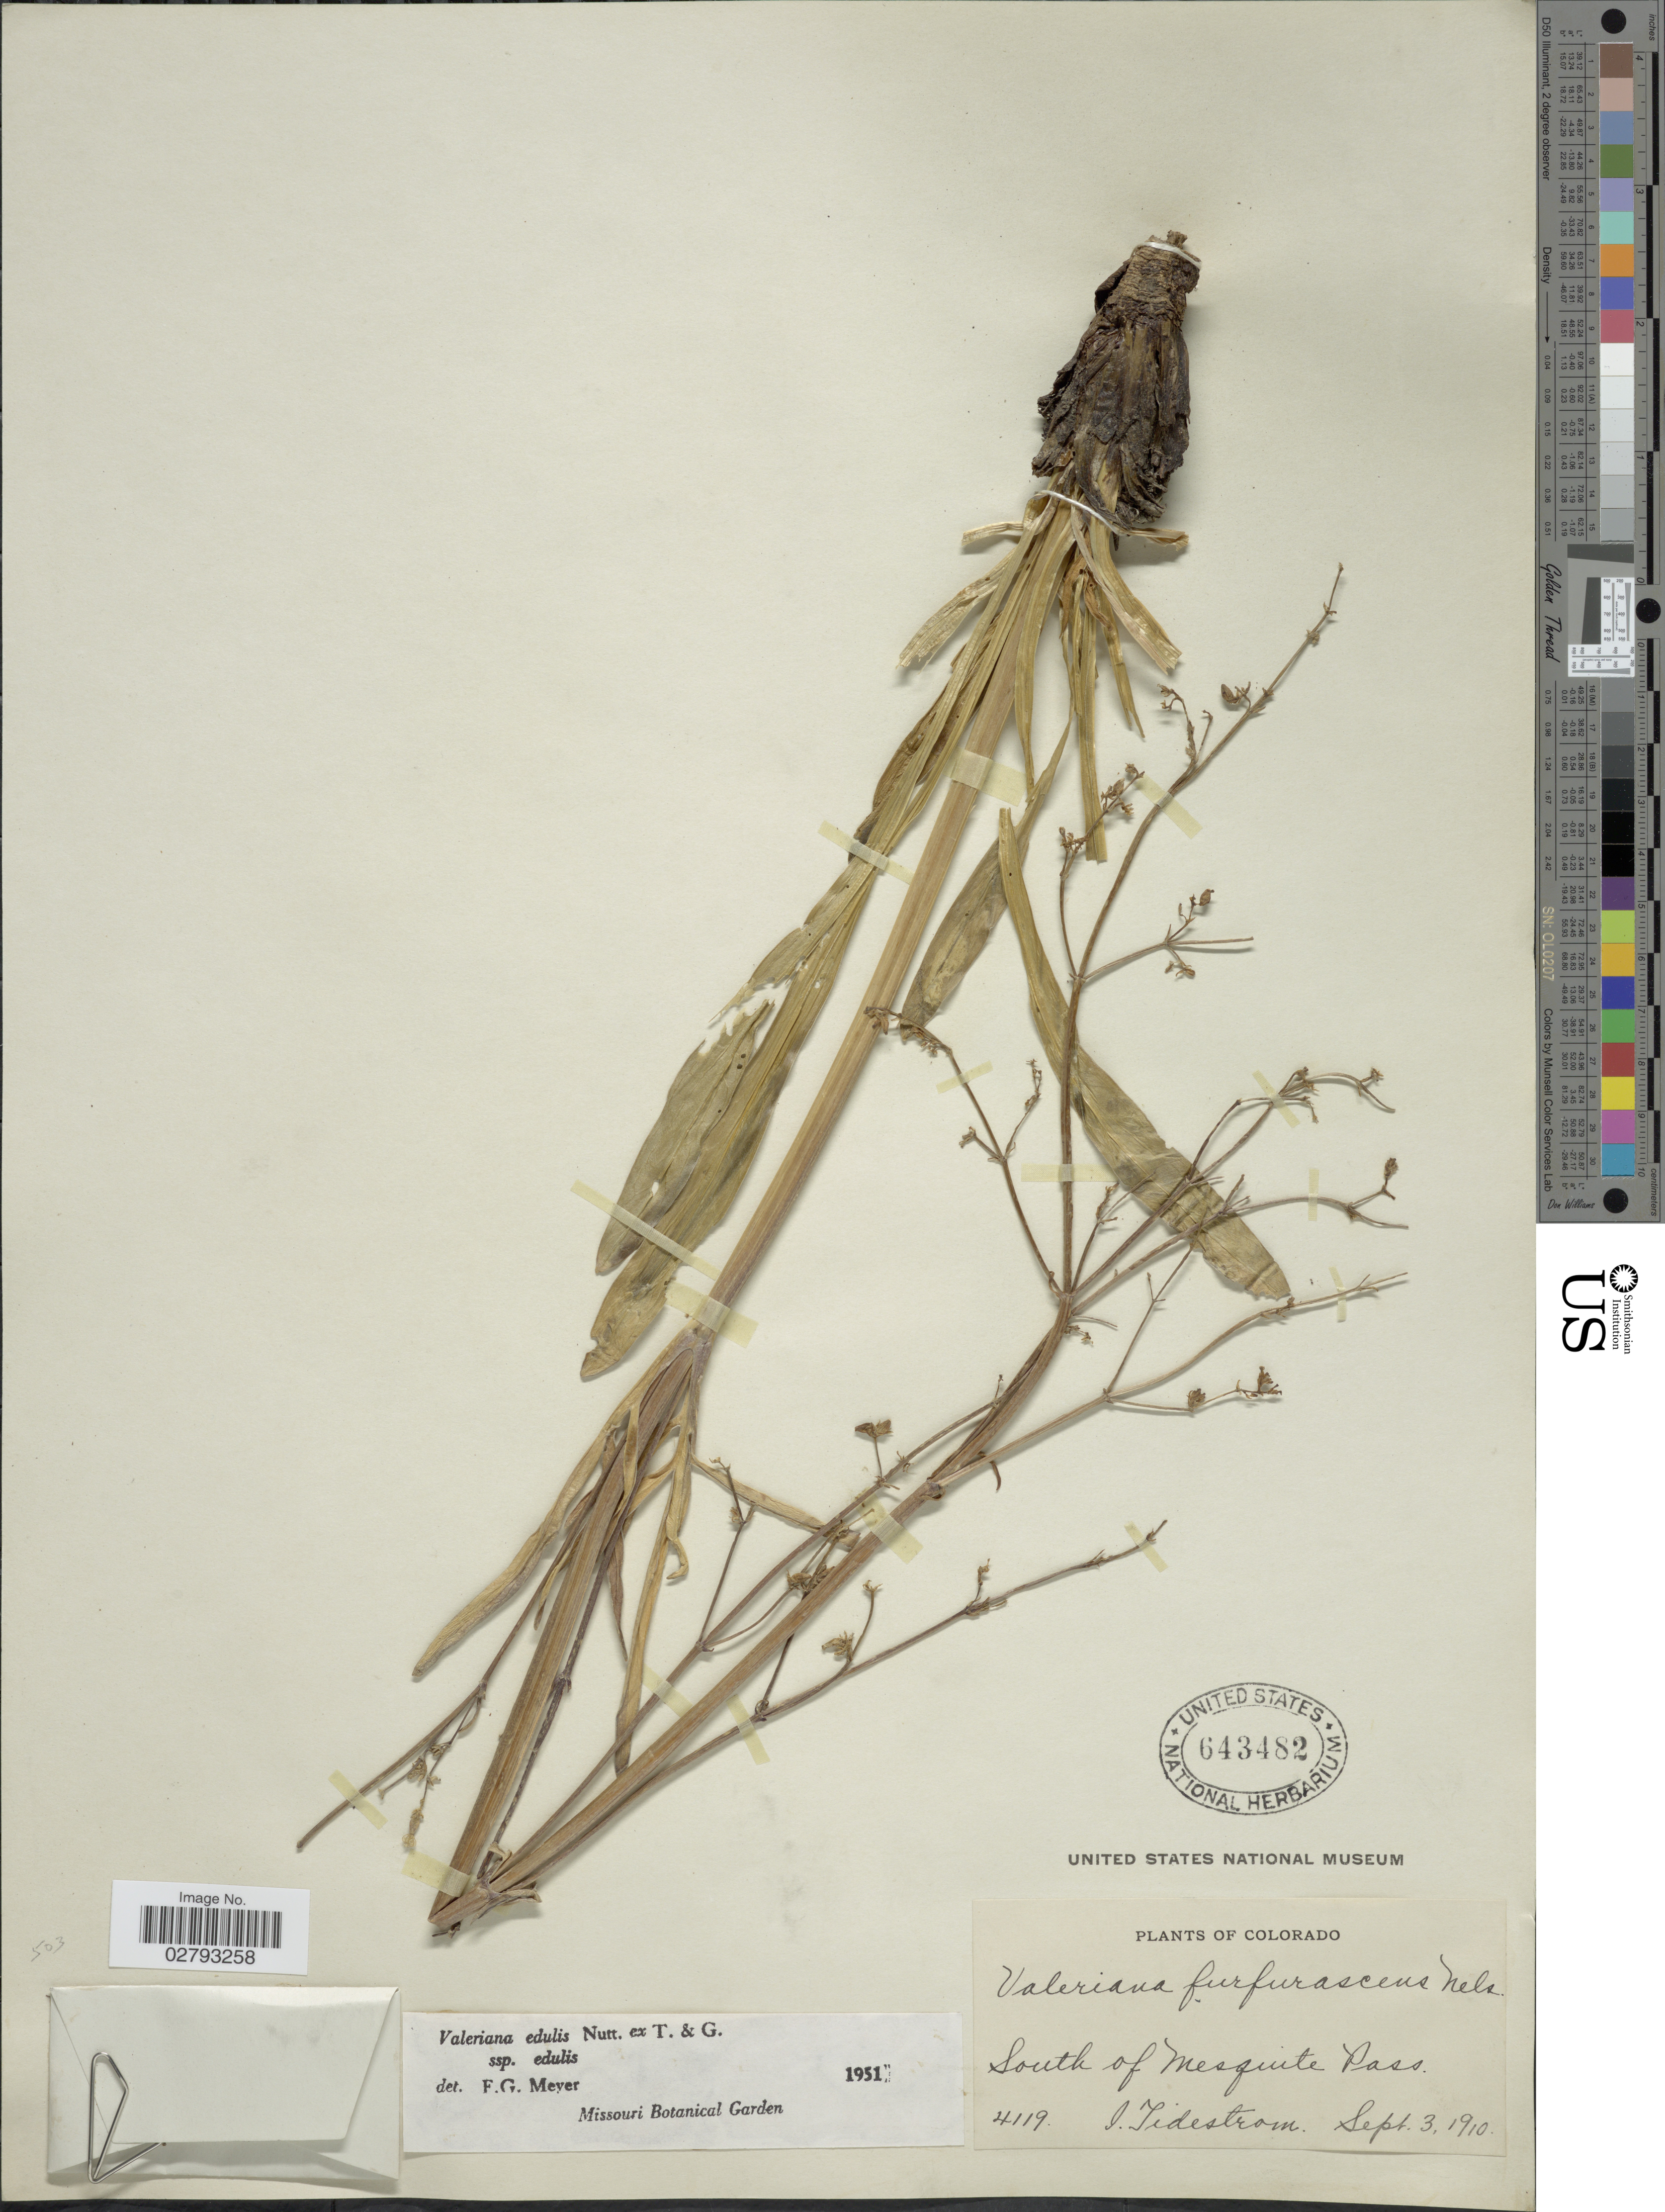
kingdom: Plantae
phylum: Tracheophyta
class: Magnoliopsida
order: Dipsacales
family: Caprifoliaceae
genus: Valeriana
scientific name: Valeriana edulis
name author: Nutt.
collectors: I. F. Tidestrom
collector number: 4119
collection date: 1910-09-03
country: United States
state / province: Colorado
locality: South of Mesquite Pass.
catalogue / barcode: US 643482